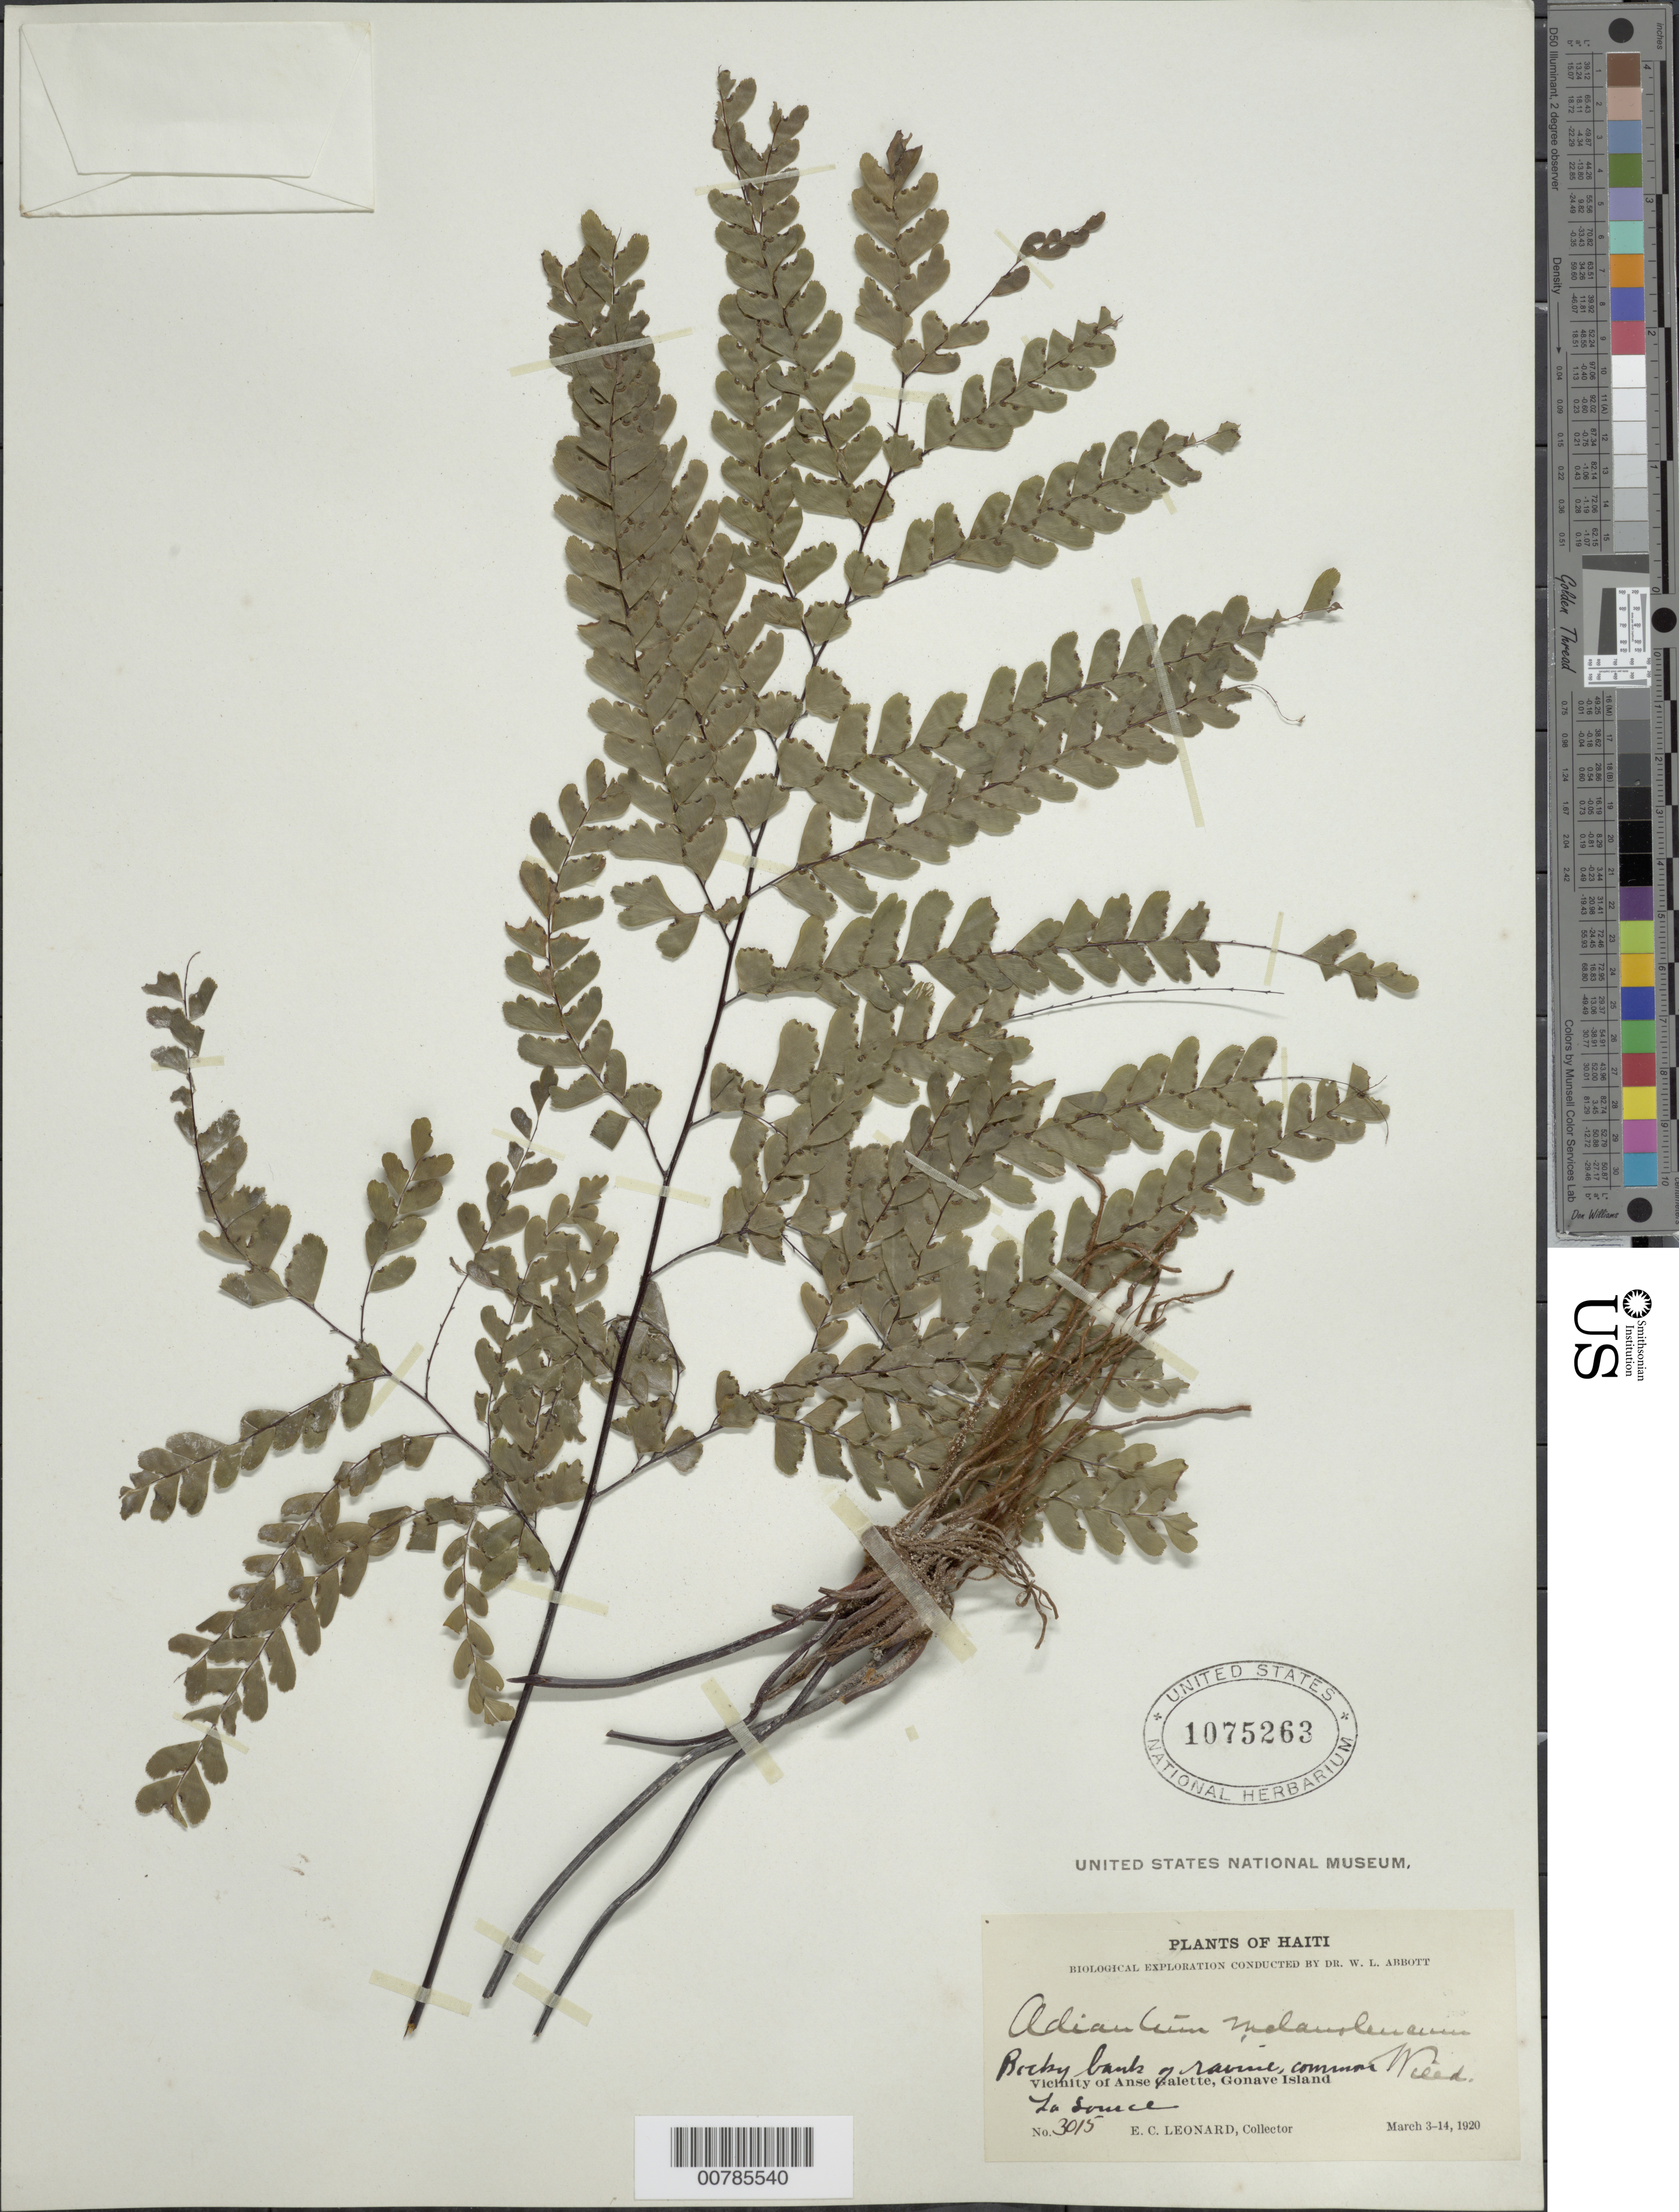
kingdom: Plantae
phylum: Tracheophyta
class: Polypodiopsida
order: Polypodiales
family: Pteridaceae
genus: Adiantum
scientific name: Adiantum melanoleucum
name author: Willd.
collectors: E. C. Leonard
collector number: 3015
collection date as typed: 03 Mar 1920 to 14 Mar 1920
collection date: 1920-03-03/1920-03-14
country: Haiti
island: Hispaniola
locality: Anse Galette, Gonave Island, La Source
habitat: Rocky bank of ravine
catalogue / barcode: US 1075263